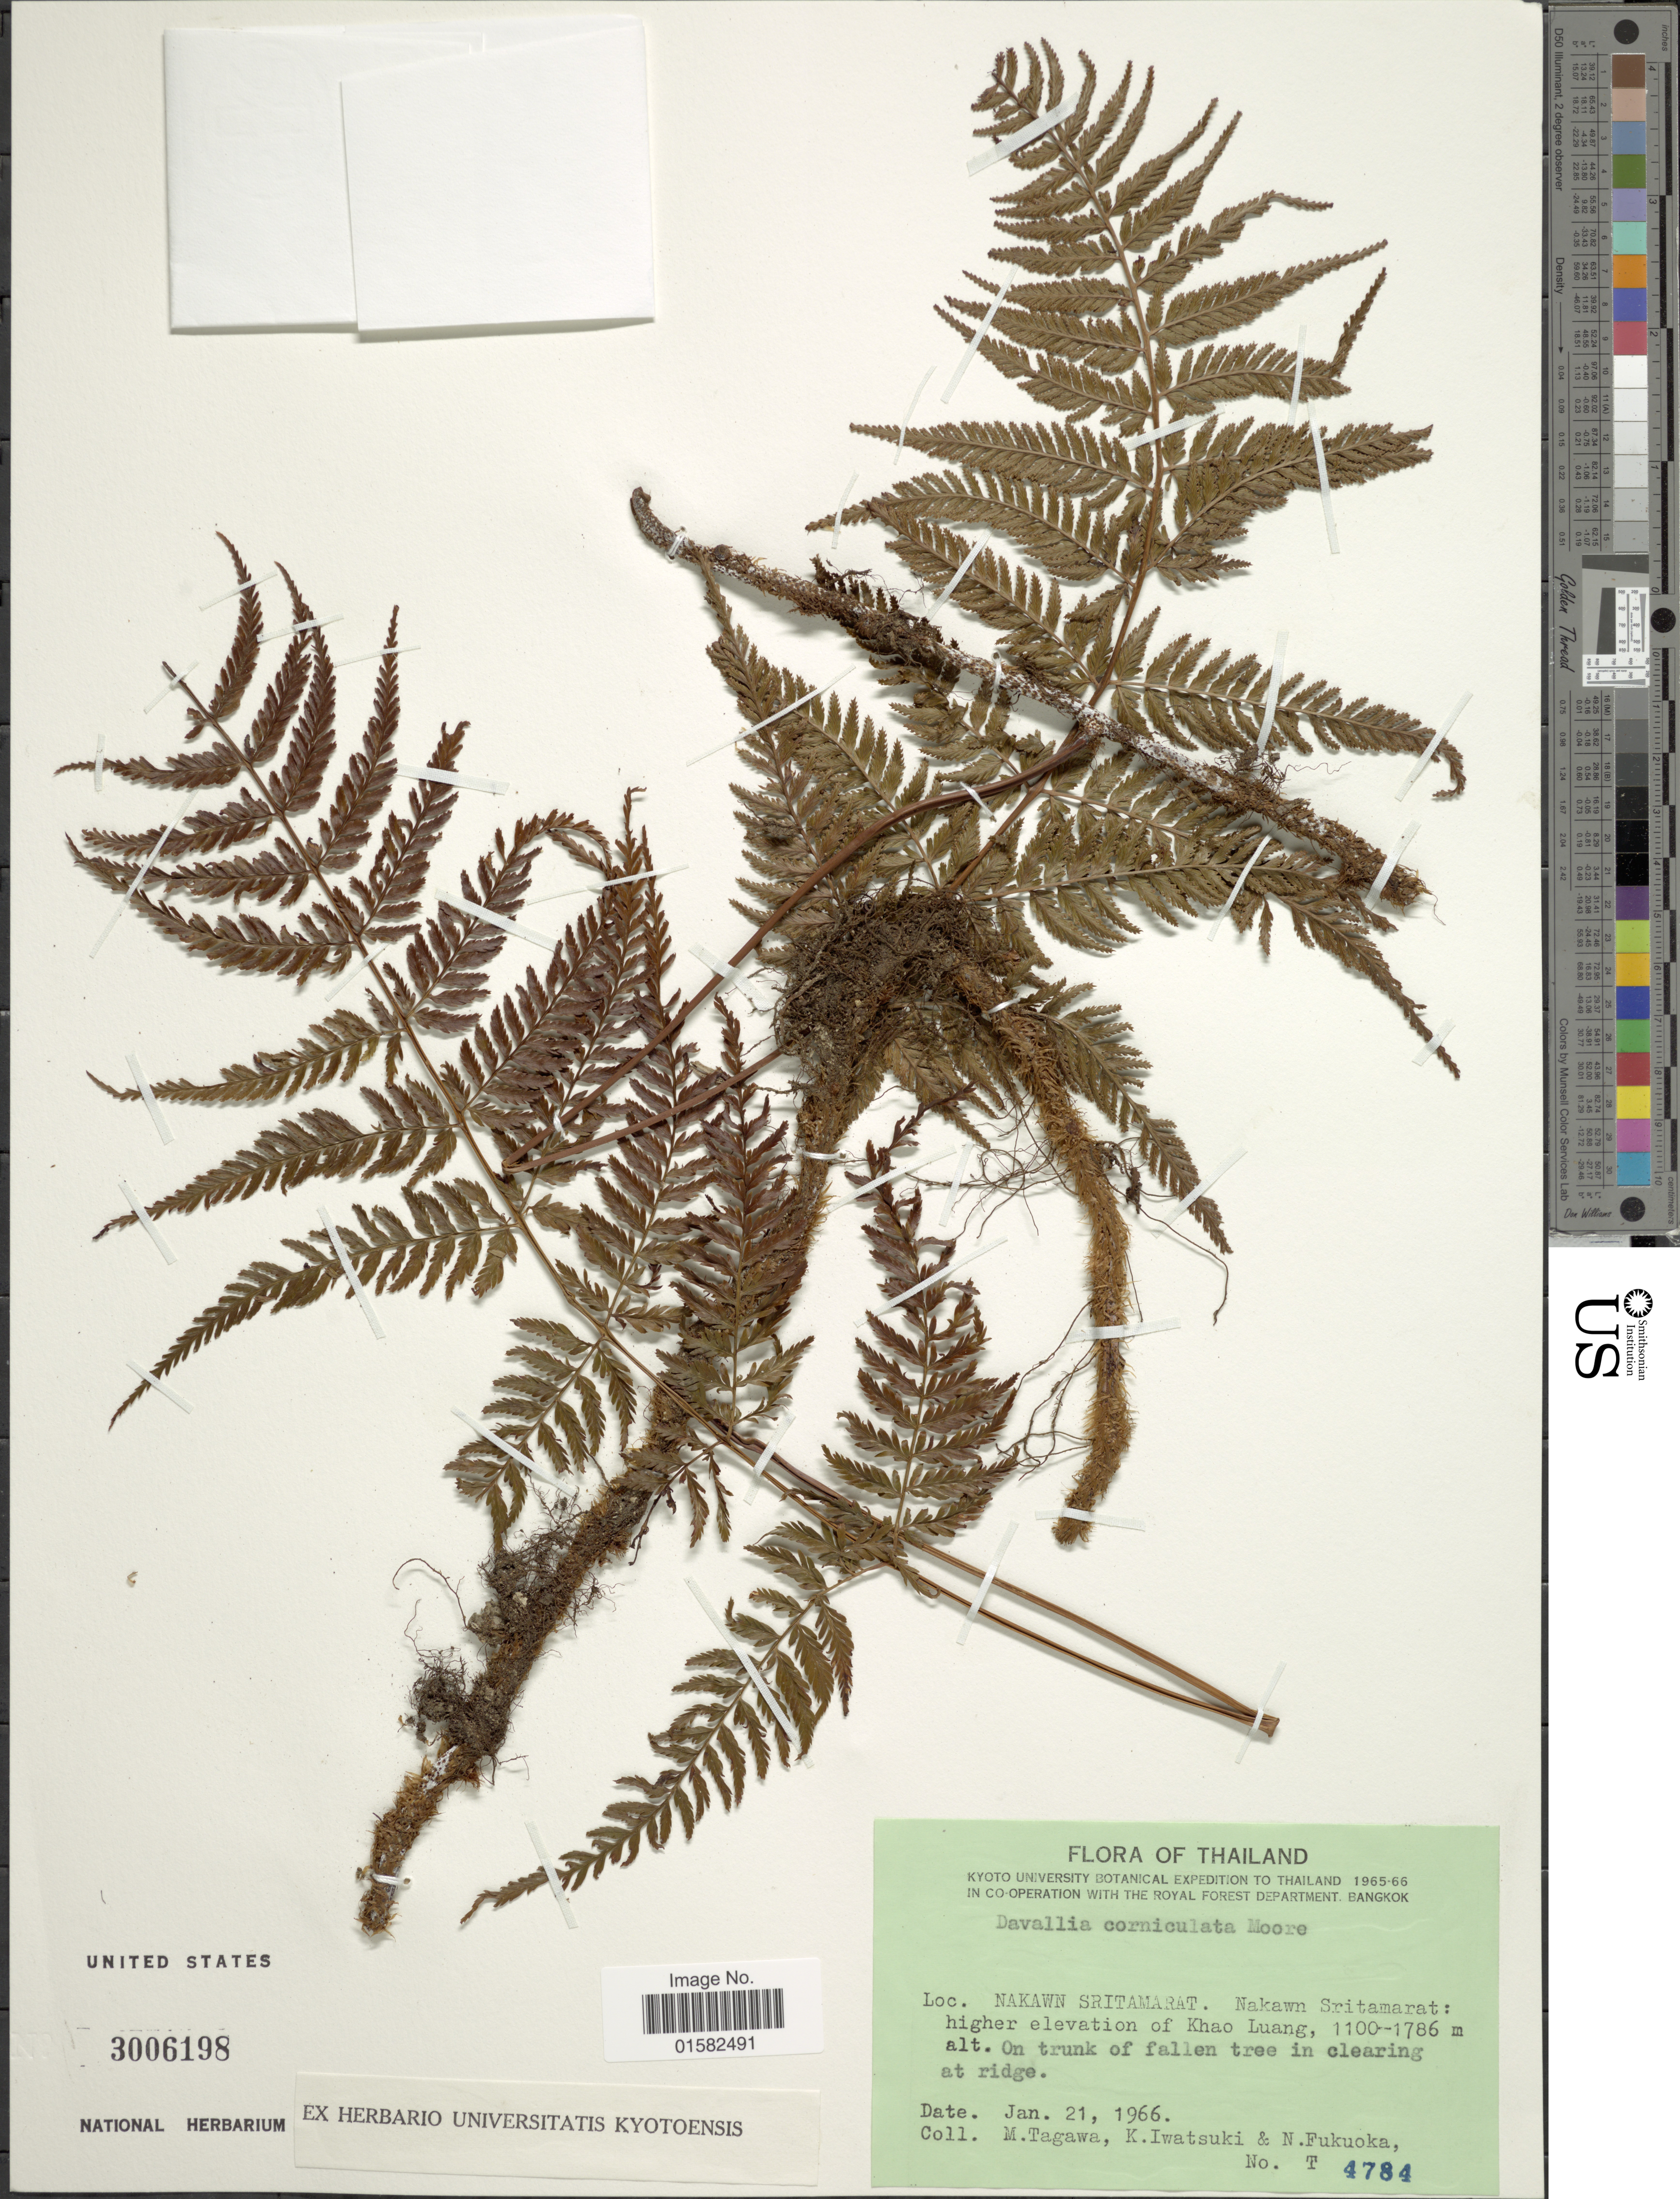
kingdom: Plantae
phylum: Tracheophyta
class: Polypodiopsida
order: Polypodiales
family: Davalliaceae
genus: Humata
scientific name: Humata corniculata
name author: (T. Moore) M. Kato & Tsutsumi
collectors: M. Tagawa, K. Iwatsuki & N. Fukuoka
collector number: T 4784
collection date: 1966-01-21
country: Thailand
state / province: Nakhon Si Thammarat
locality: Nakawn Sritamarat, higher elevation of Khao Luang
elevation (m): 1100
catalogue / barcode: US 3006198